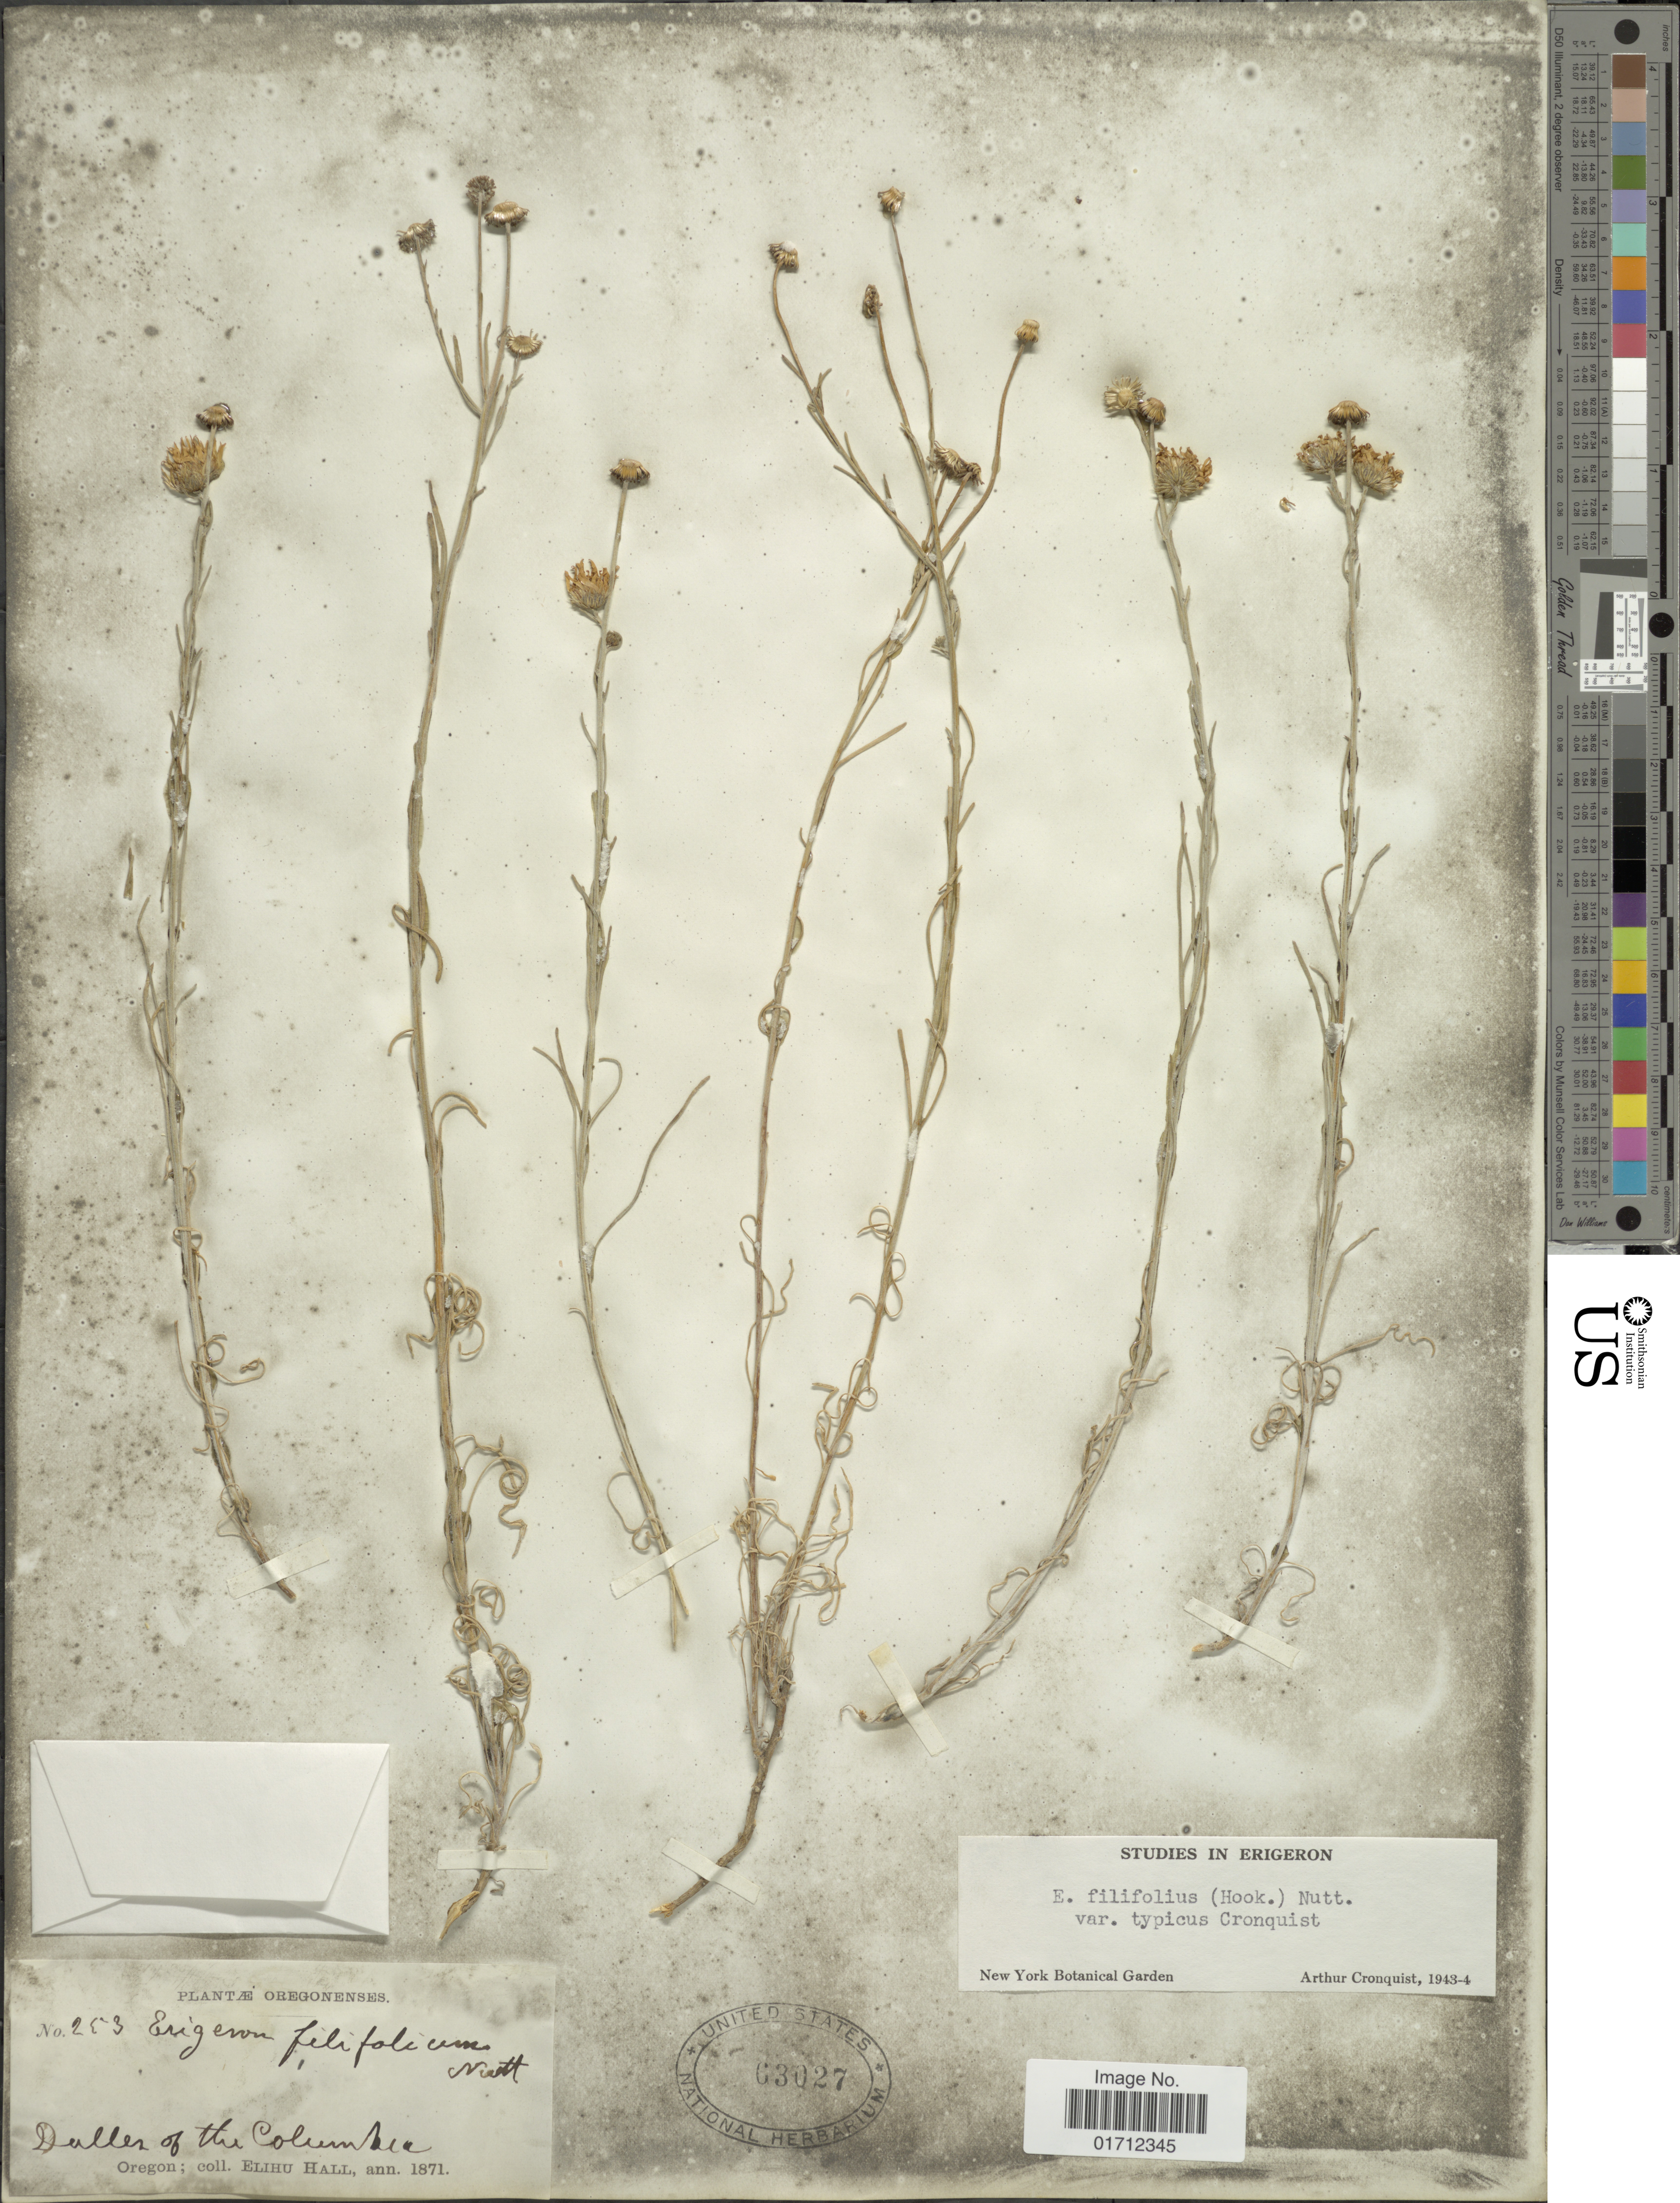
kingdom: Plantae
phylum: Tracheophyta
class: Magnoliopsida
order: Asterales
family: Asteraceae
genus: Erigeron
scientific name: Erigeron filifolius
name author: (Hook.) Nutt.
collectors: E. Hall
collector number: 253*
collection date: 1871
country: United States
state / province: Oregon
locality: Dalles of the Columbia.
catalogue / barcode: US 63027